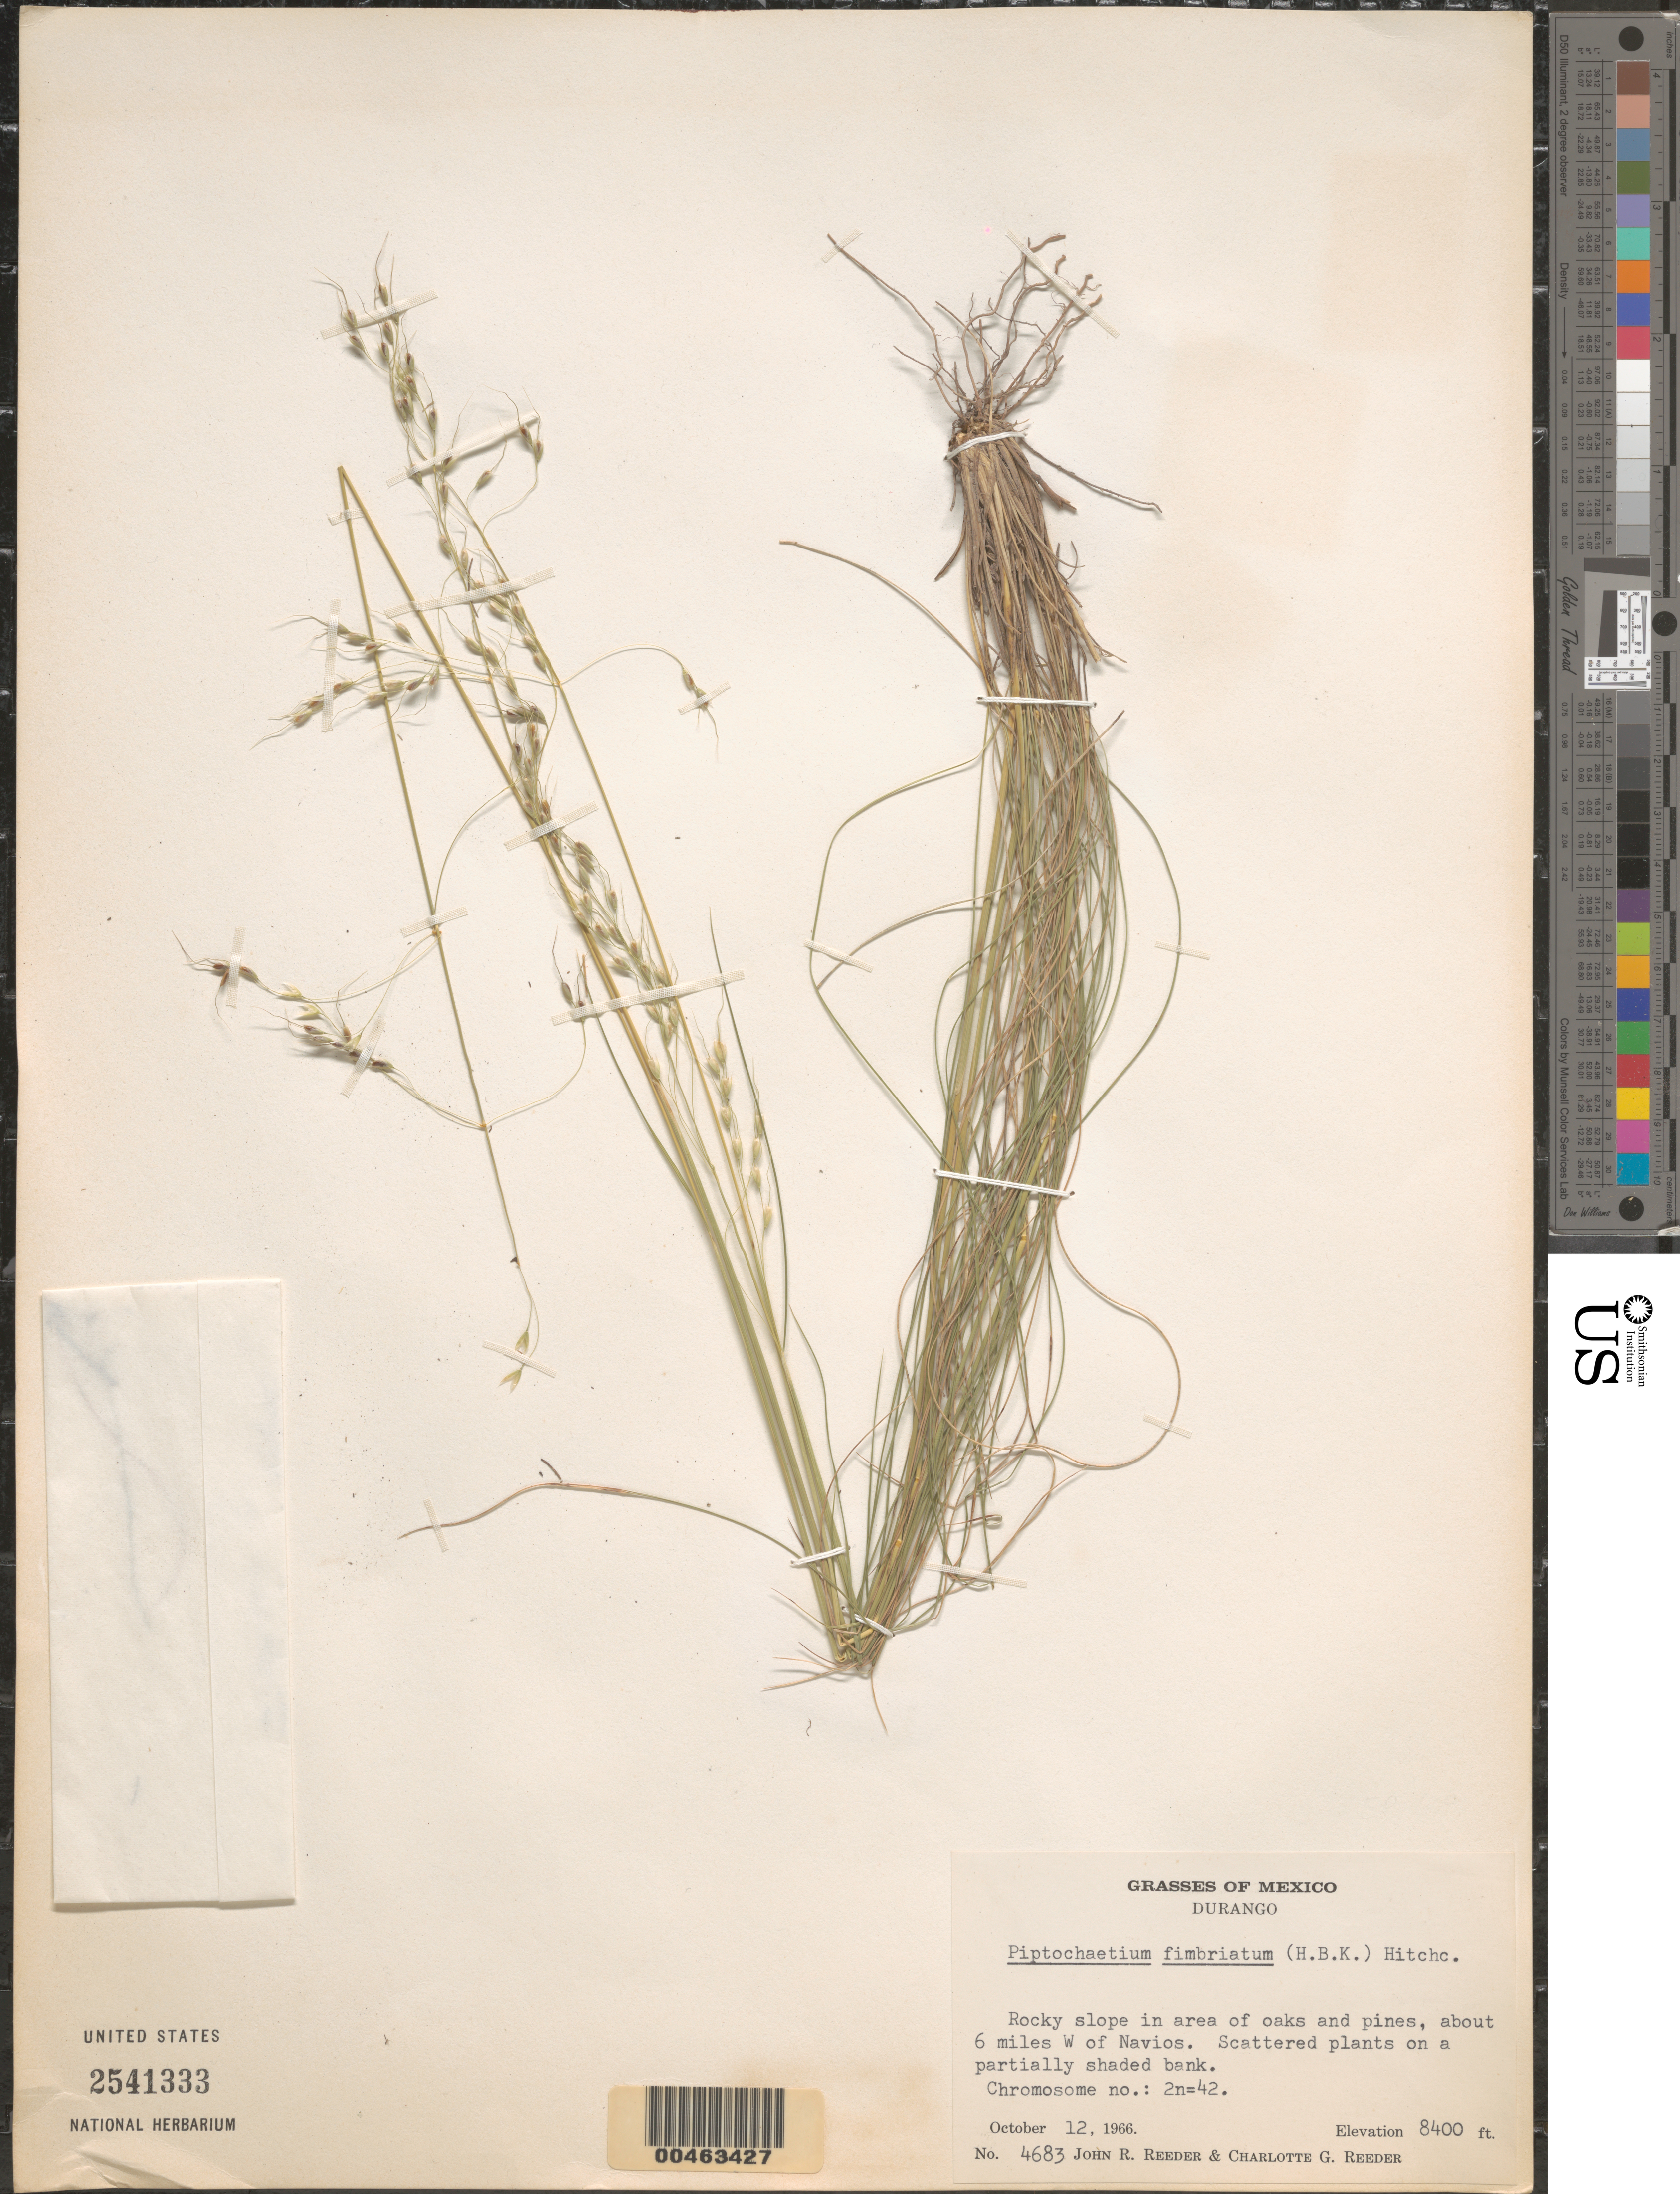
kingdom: Plantae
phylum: Tracheophyta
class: Liliopsida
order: Poales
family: Poaceae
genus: Piptochaetium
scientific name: Piptochaetium fimbriatum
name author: (Kunth) Hitchc.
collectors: J. R. Reeder & C. G. Reeder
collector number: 4683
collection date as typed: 12 Oct 1966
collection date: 1966-10-12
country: Mexico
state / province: Durango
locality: About 6 mi W of Navios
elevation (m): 2560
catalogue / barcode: US 2541333